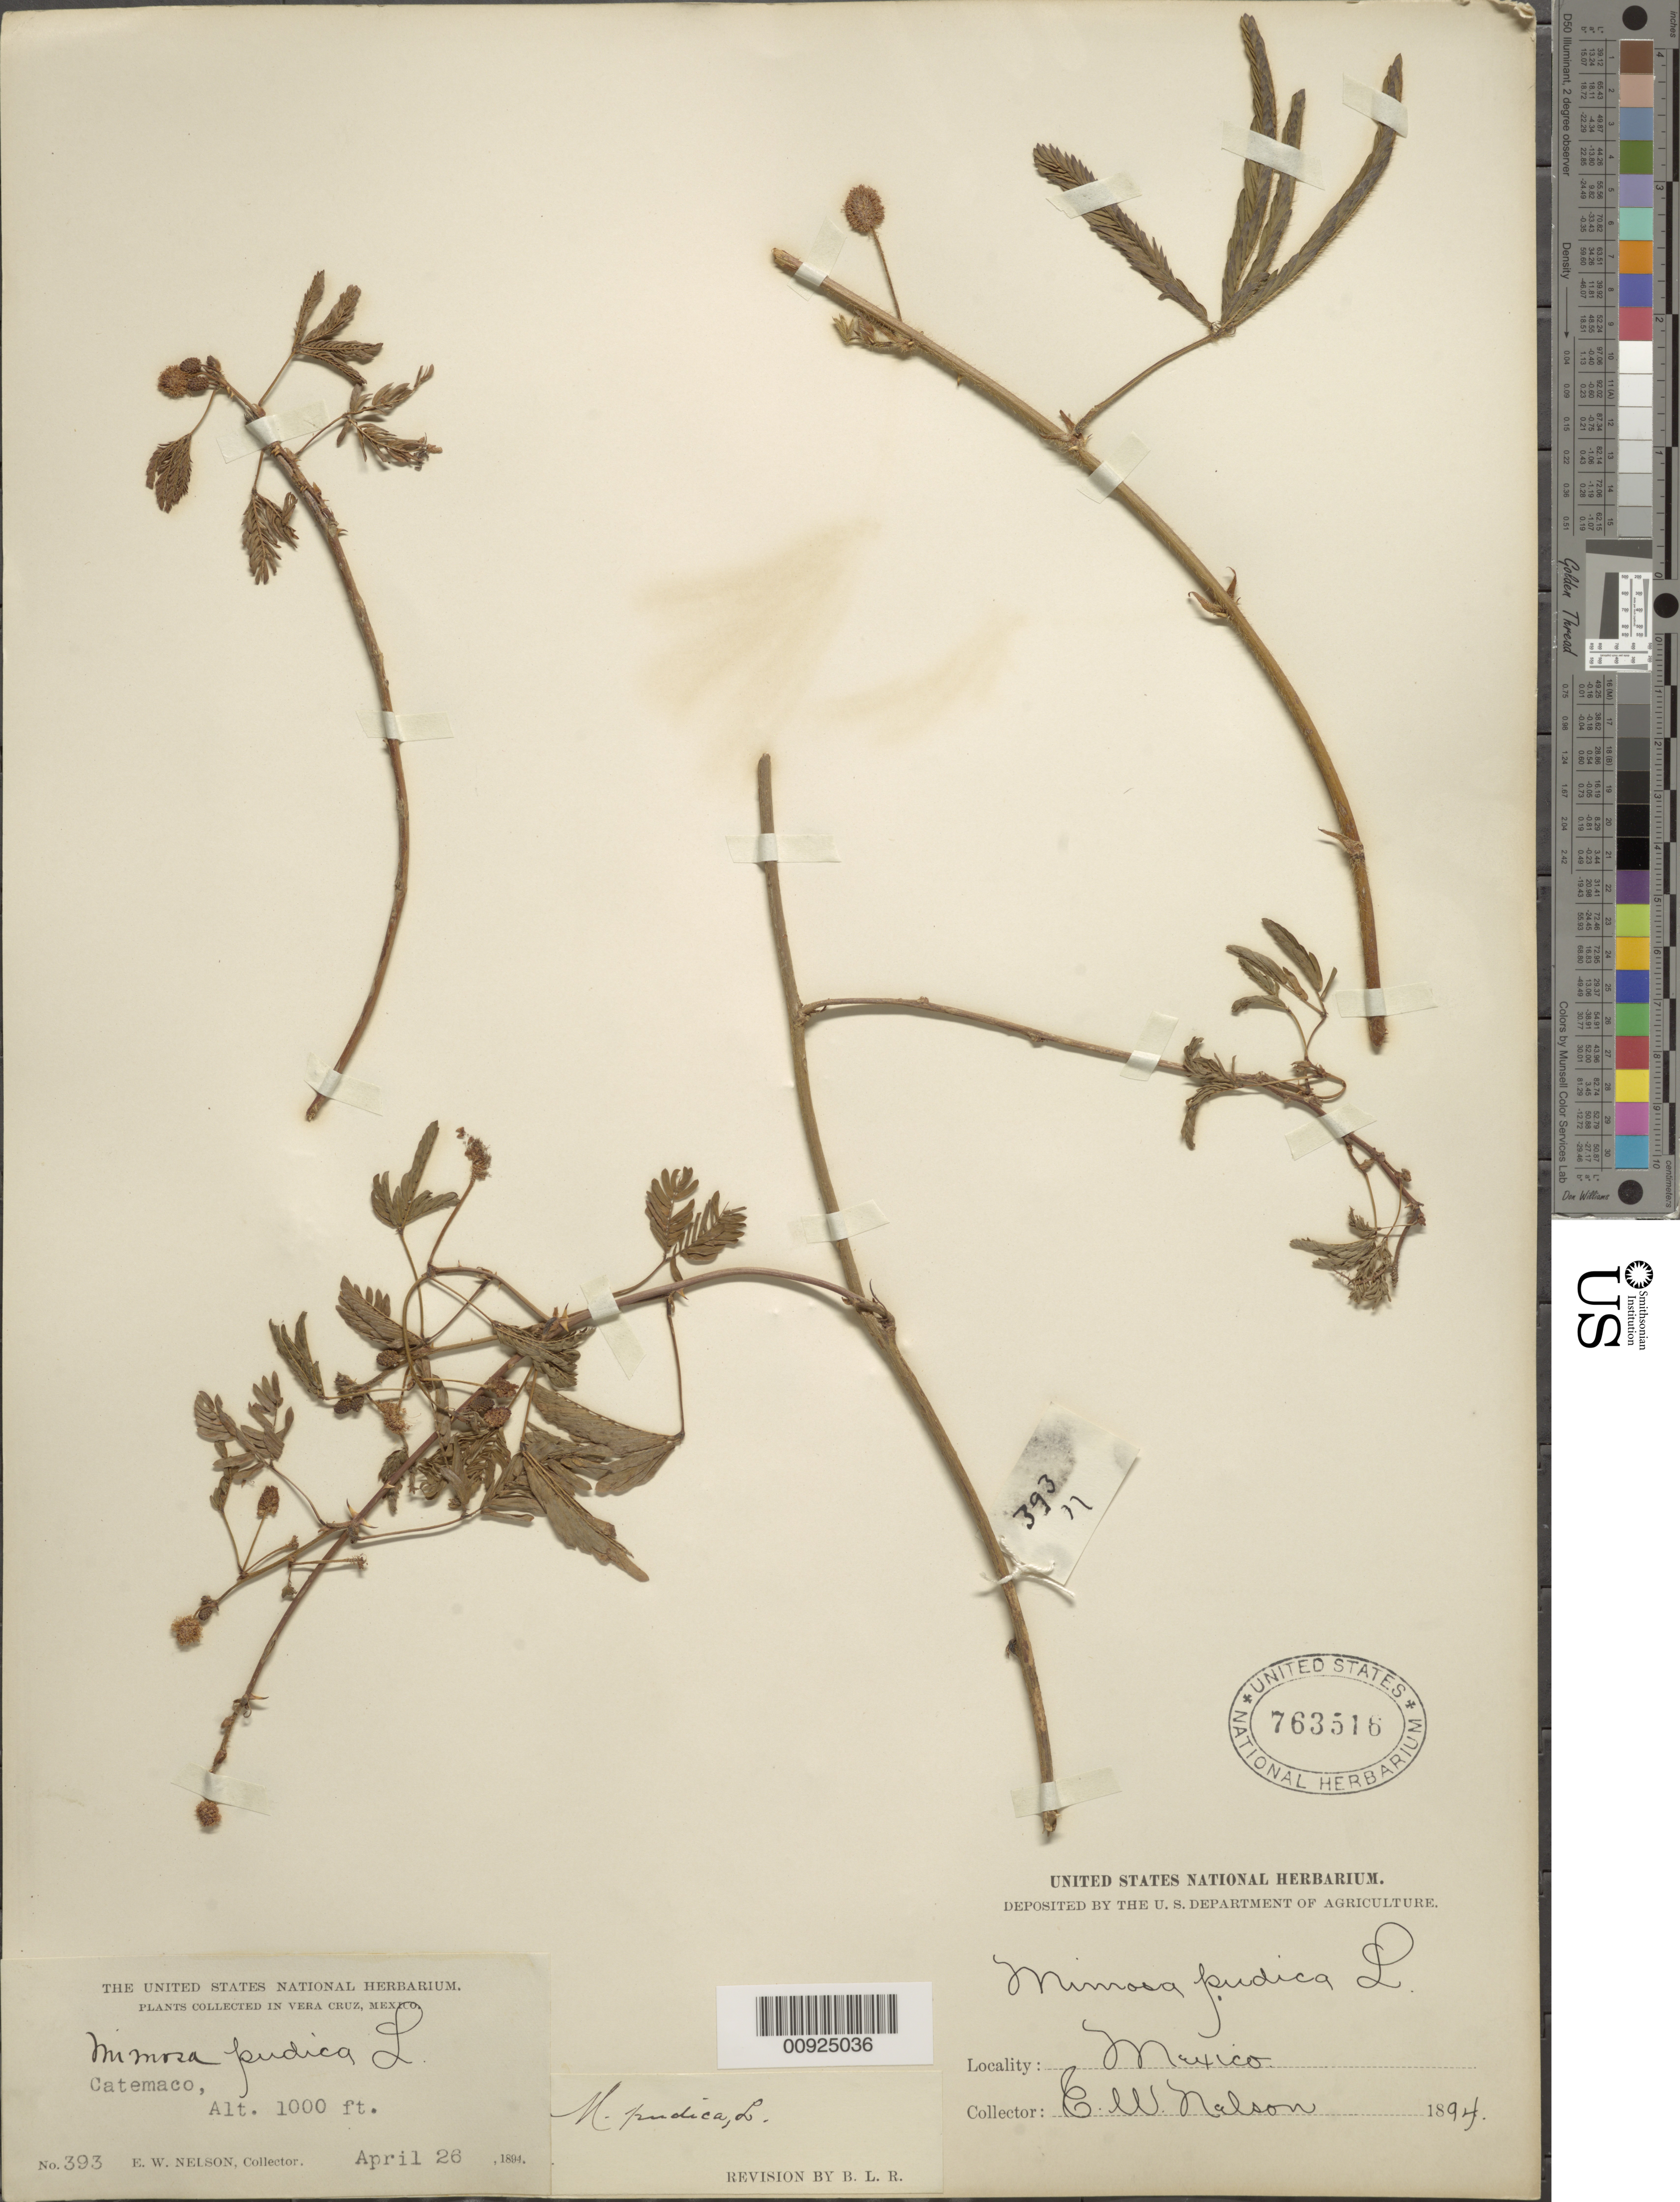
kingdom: Plantae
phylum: Tracheophyta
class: Magnoliopsida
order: Fabales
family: Fabaceae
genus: Mimosa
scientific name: Mimosa pudica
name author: L.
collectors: E. W. Nelson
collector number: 393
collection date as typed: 26 Apr 1894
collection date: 1894-04-26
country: Mexico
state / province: Veracruz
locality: Catemaco.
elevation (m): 305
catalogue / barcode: US 763516